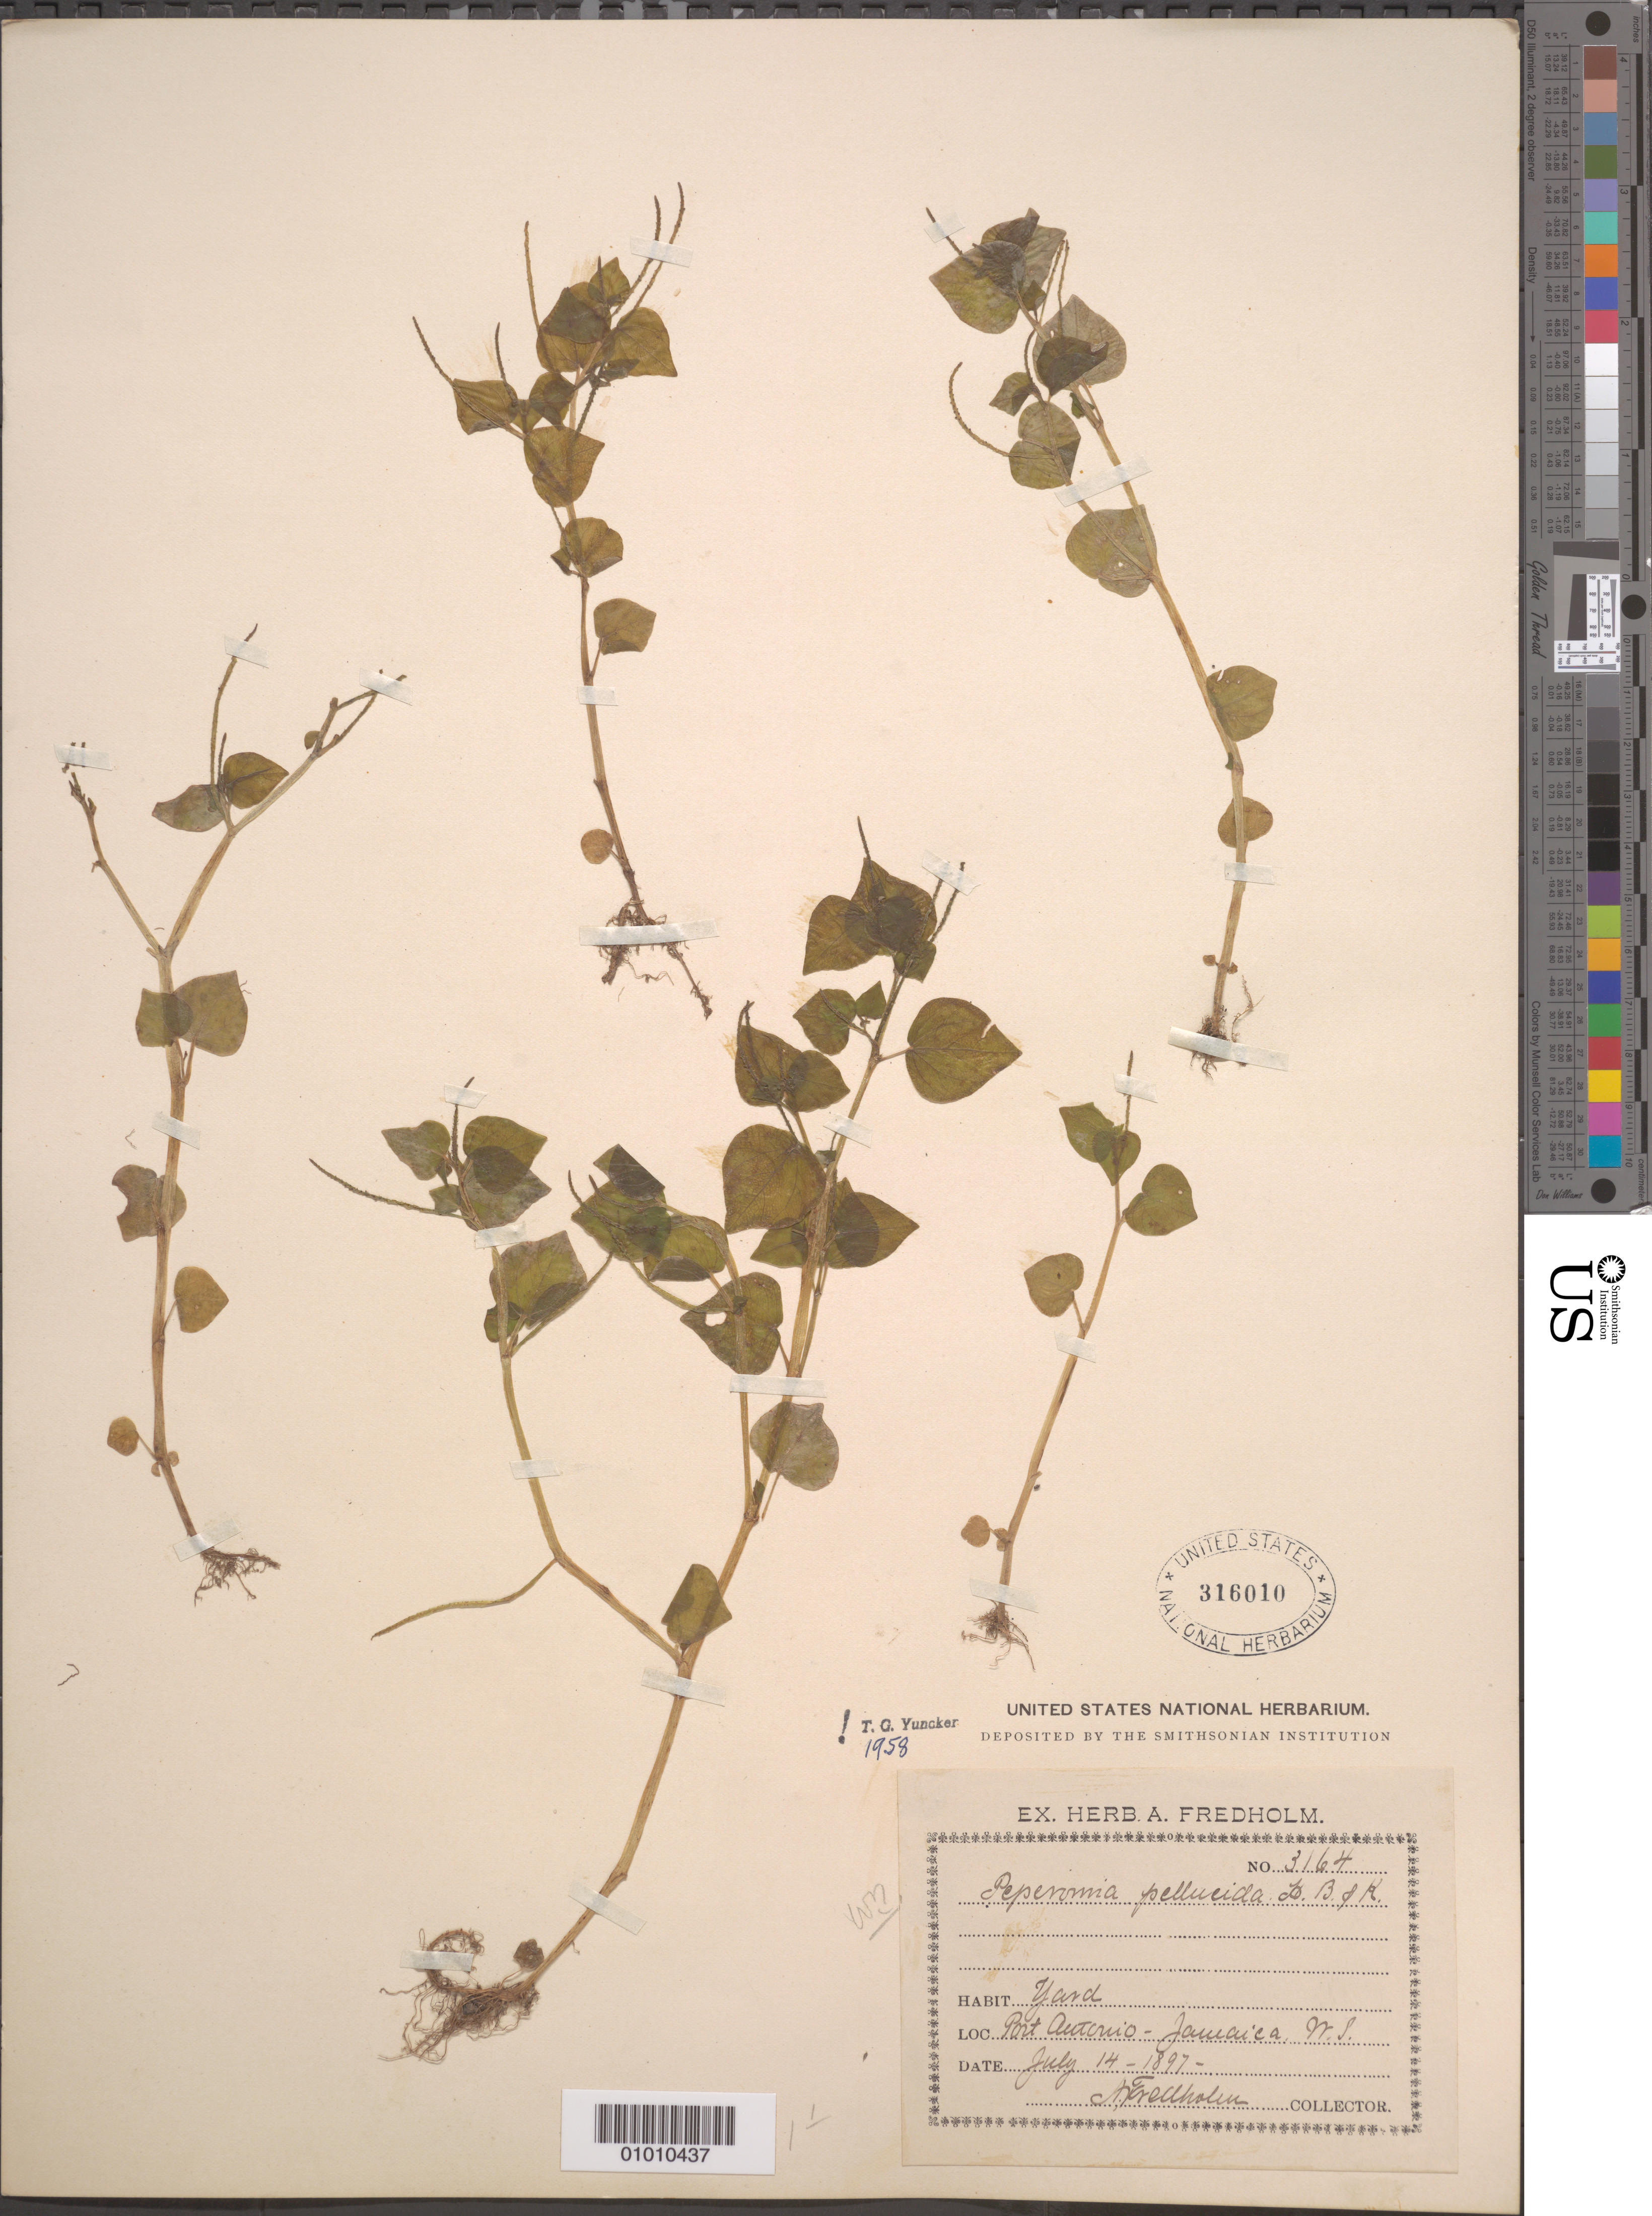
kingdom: Plantae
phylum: Tracheophyta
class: Magnoliopsida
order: Piperales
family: Piperaceae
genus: Peperomia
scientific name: Peperomia pellucida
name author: (L.) Kunth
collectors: A. Fredholm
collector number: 3164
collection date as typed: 14 Jul 1897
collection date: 1897-07-14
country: Jamaica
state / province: Portland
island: Jamaica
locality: Port Antonio. Yard.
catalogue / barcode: US 316010